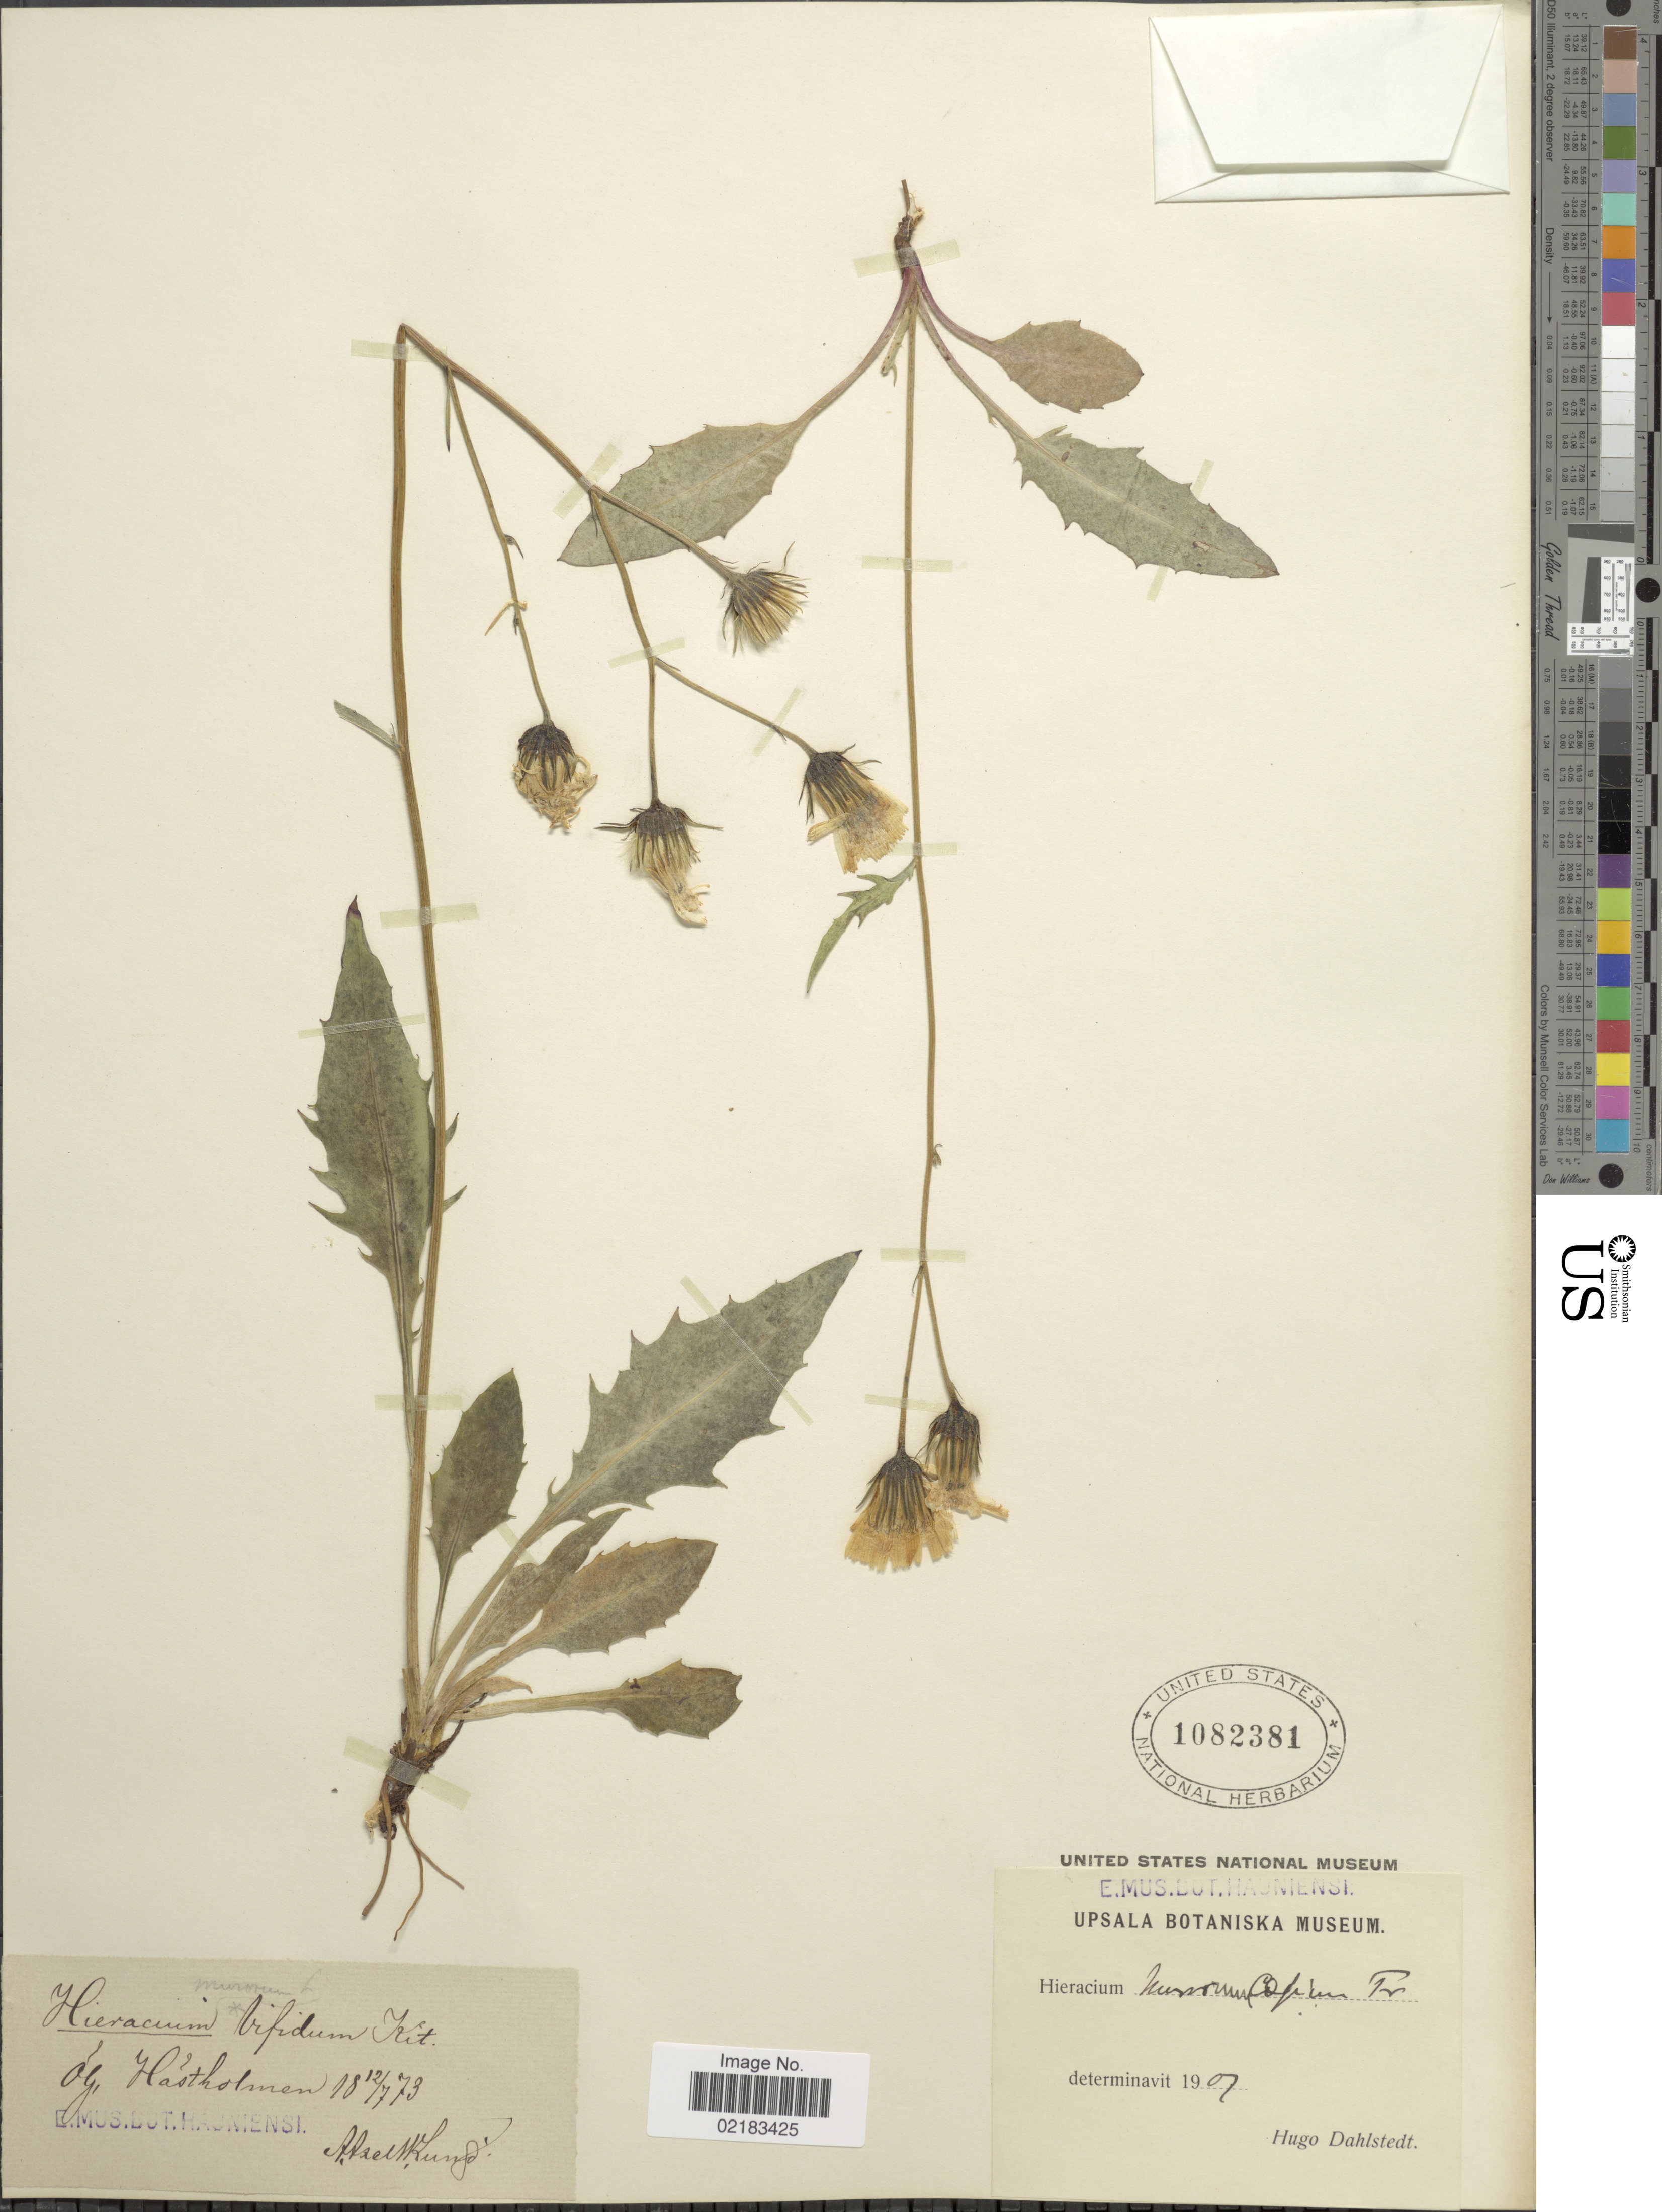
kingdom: Plantae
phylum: Tracheophyta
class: Magnoliopsida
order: Asterales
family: Asteraceae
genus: Hieracium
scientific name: Hieracium murorum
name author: L.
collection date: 1873-07-12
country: Sweden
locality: OG. Hastholmen.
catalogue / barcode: US 1082381